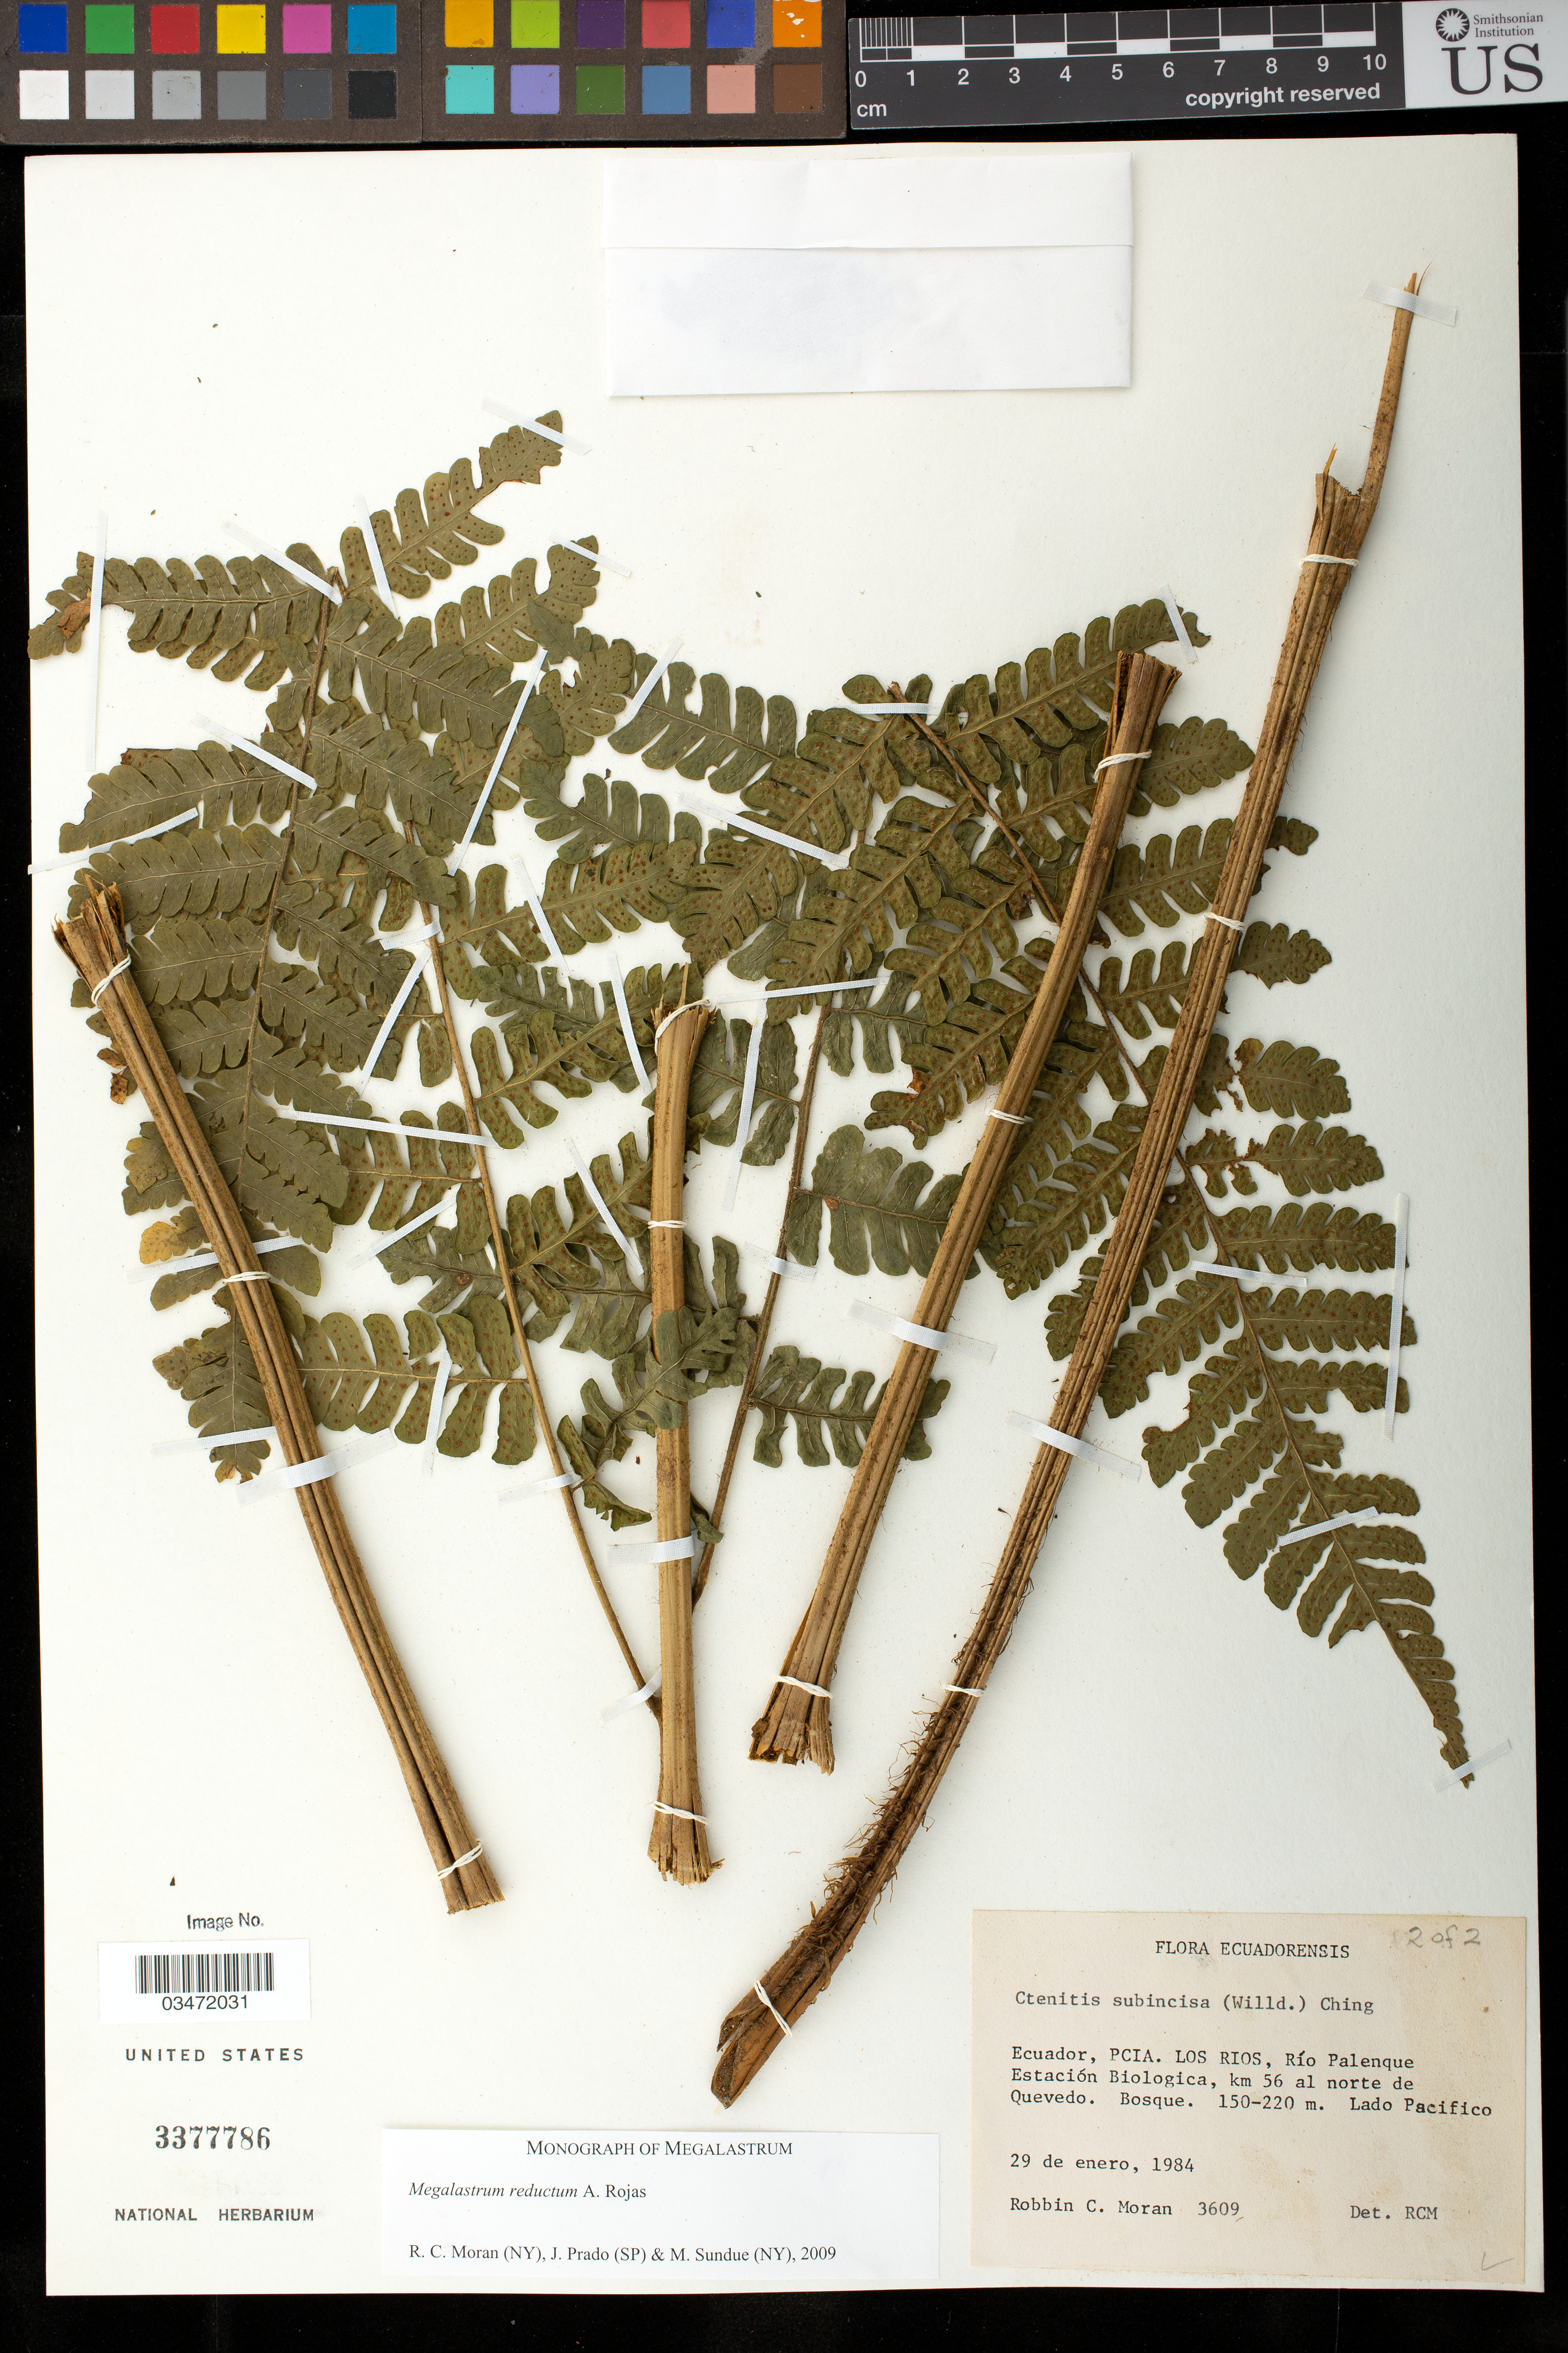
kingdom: Plantae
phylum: Tracheophyta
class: Polypodiopsida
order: Polypodiales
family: Dryopteridaceae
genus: Megalastrum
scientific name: Megalastrum reductum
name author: A. Rojas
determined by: Moran, R. C.; Prado, J.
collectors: R. C. Moran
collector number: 3609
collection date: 1984-01-29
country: Ecuador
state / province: Los Rios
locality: PCIA. Los Rios, Río Palenque Estación Biologica, km 56 al norte de Quevedo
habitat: Bosque. Lado Pacifico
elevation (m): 150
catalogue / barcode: US 3377786